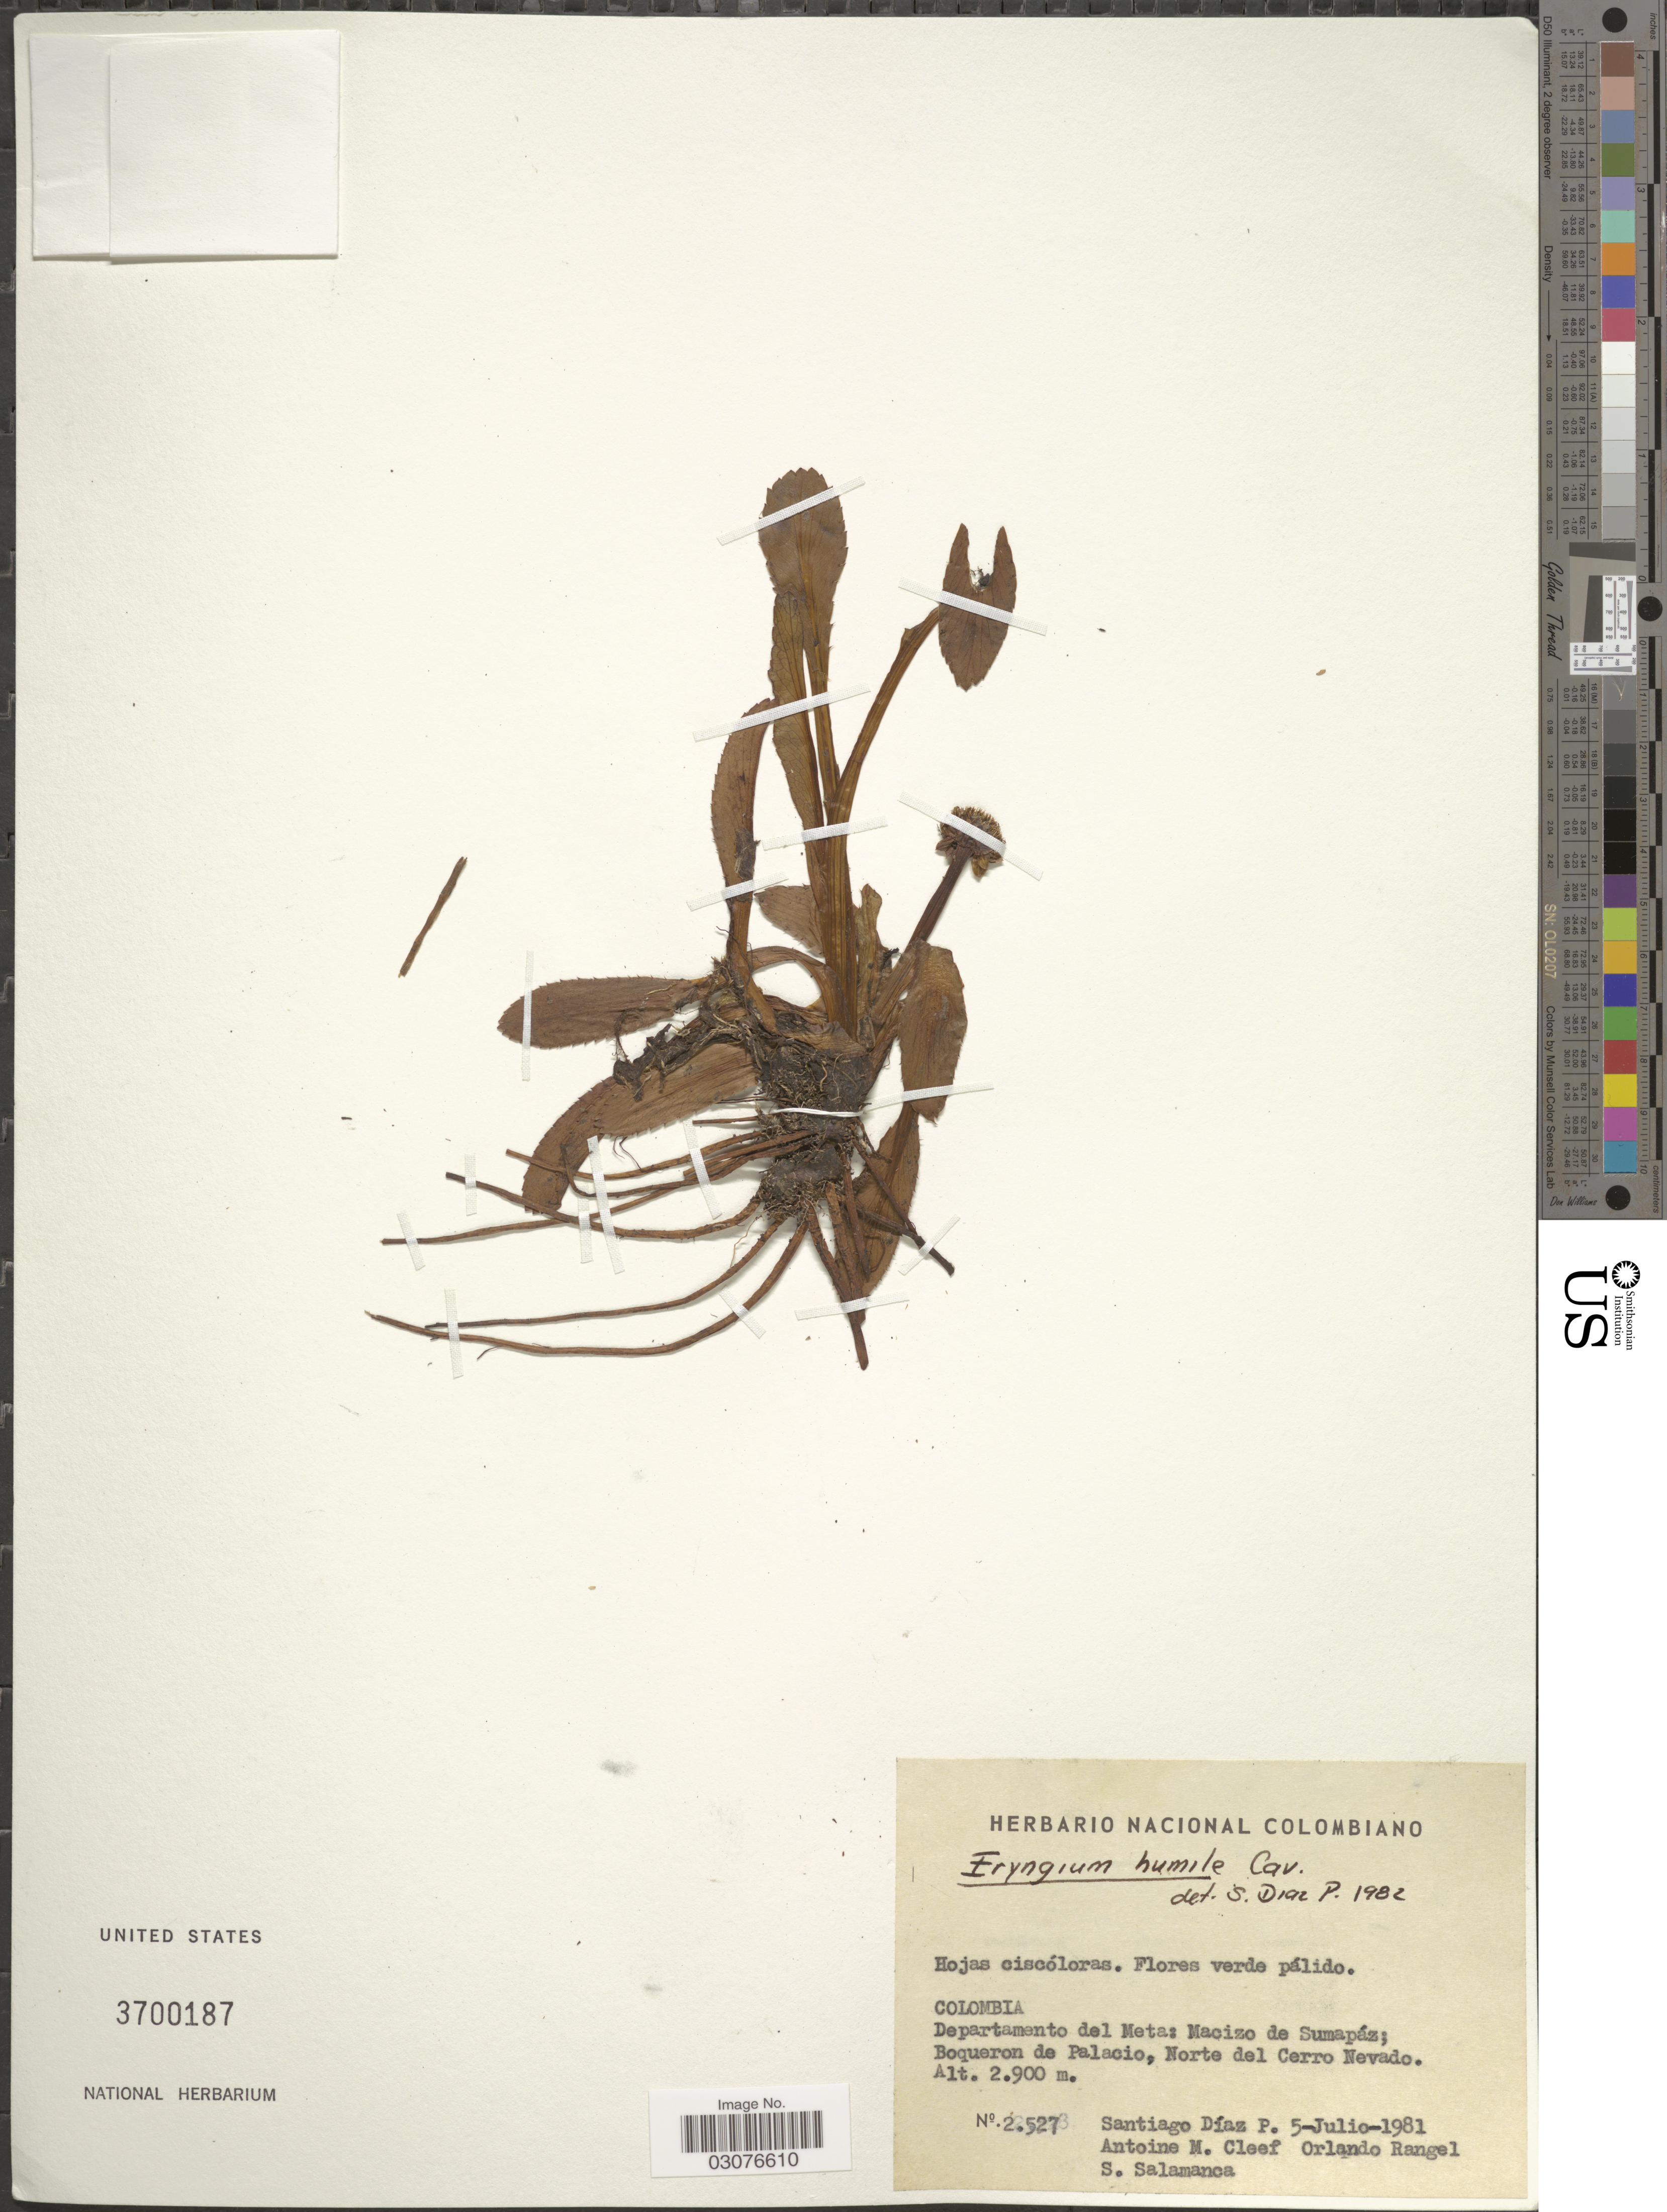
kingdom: Plantae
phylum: Tracheophyta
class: Magnoliopsida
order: Apiales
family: Apiaceae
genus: Eryngium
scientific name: Eryngium humile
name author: Cav.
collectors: S. Diaz P., A. M. Cleef & S. Salamanca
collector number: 2527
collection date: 1981-07-05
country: Colombia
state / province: Meta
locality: Departamento del Meta: Macizo de Sumapáz; Boqueron de Palacio, Norte del Cerro Nevado.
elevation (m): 2900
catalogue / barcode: US 3700187